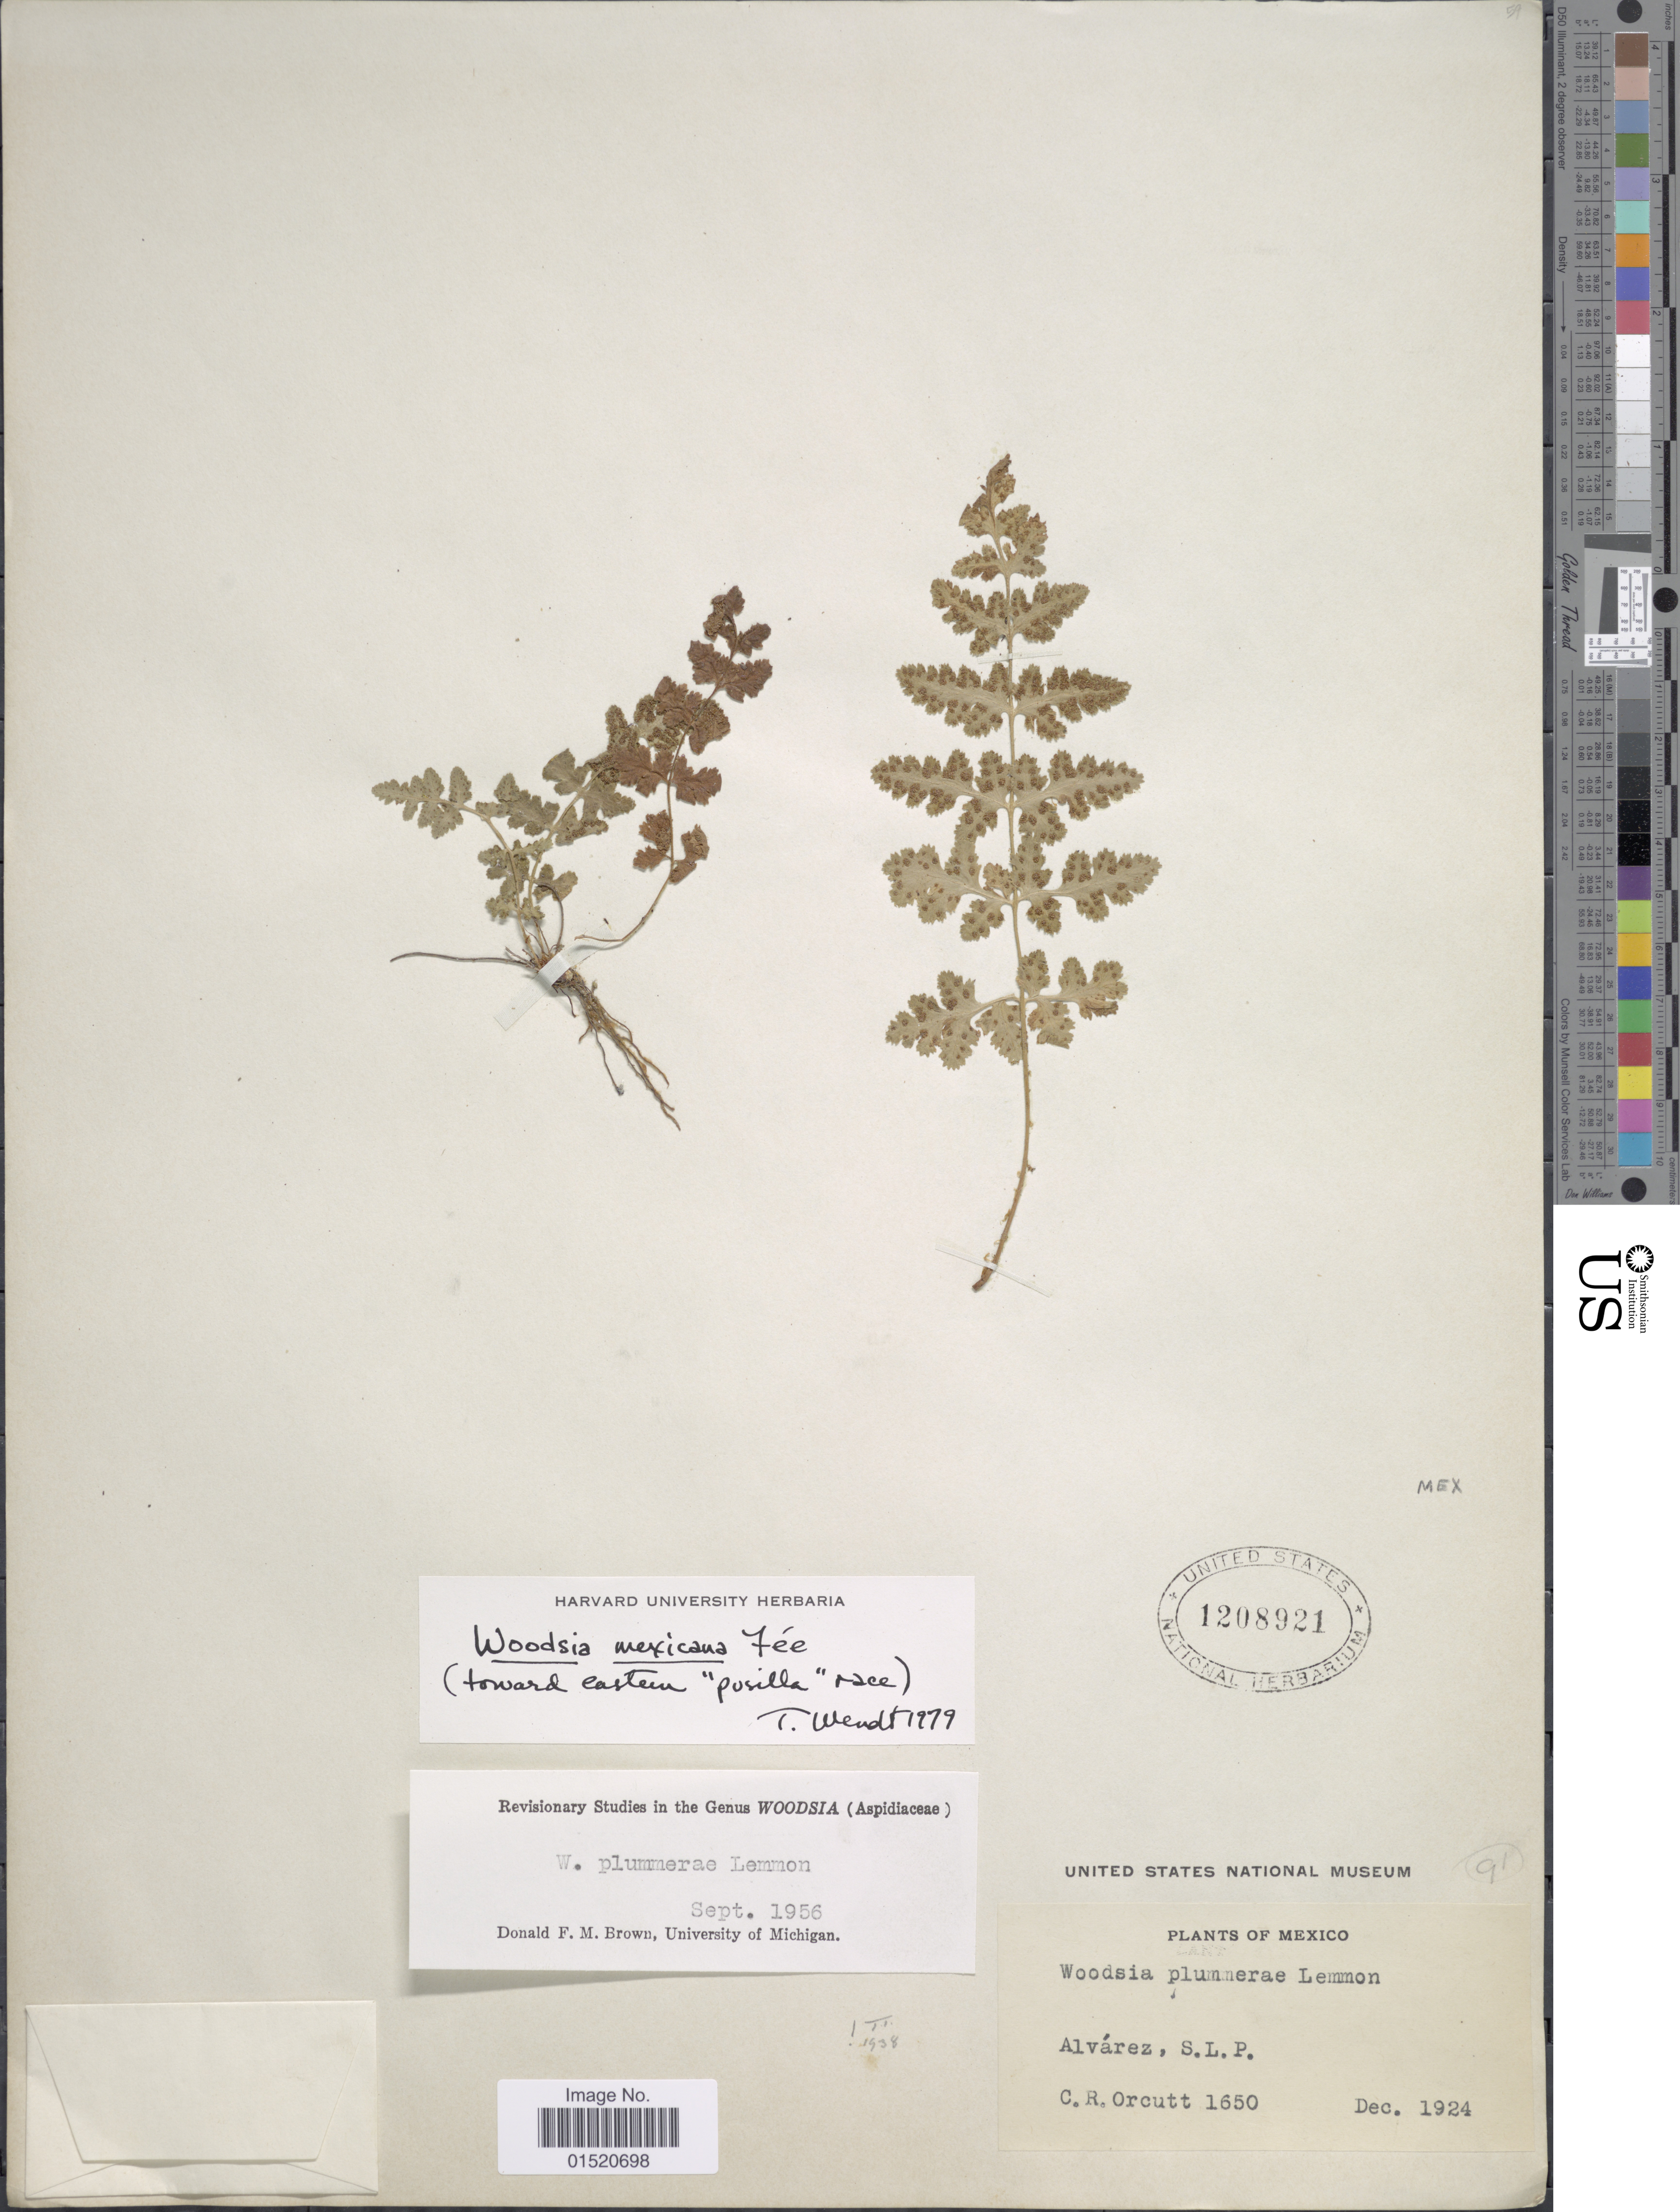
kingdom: Plantae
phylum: Tracheophyta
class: Polypodiopsida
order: Polypodiales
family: Woodsiaceae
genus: Woodsia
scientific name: Woodsia mexicana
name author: Fée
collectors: C. R. Orcutt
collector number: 1650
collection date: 1924-12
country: Mexico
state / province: San Luis Potosí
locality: Alvárez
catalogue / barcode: US 1208921